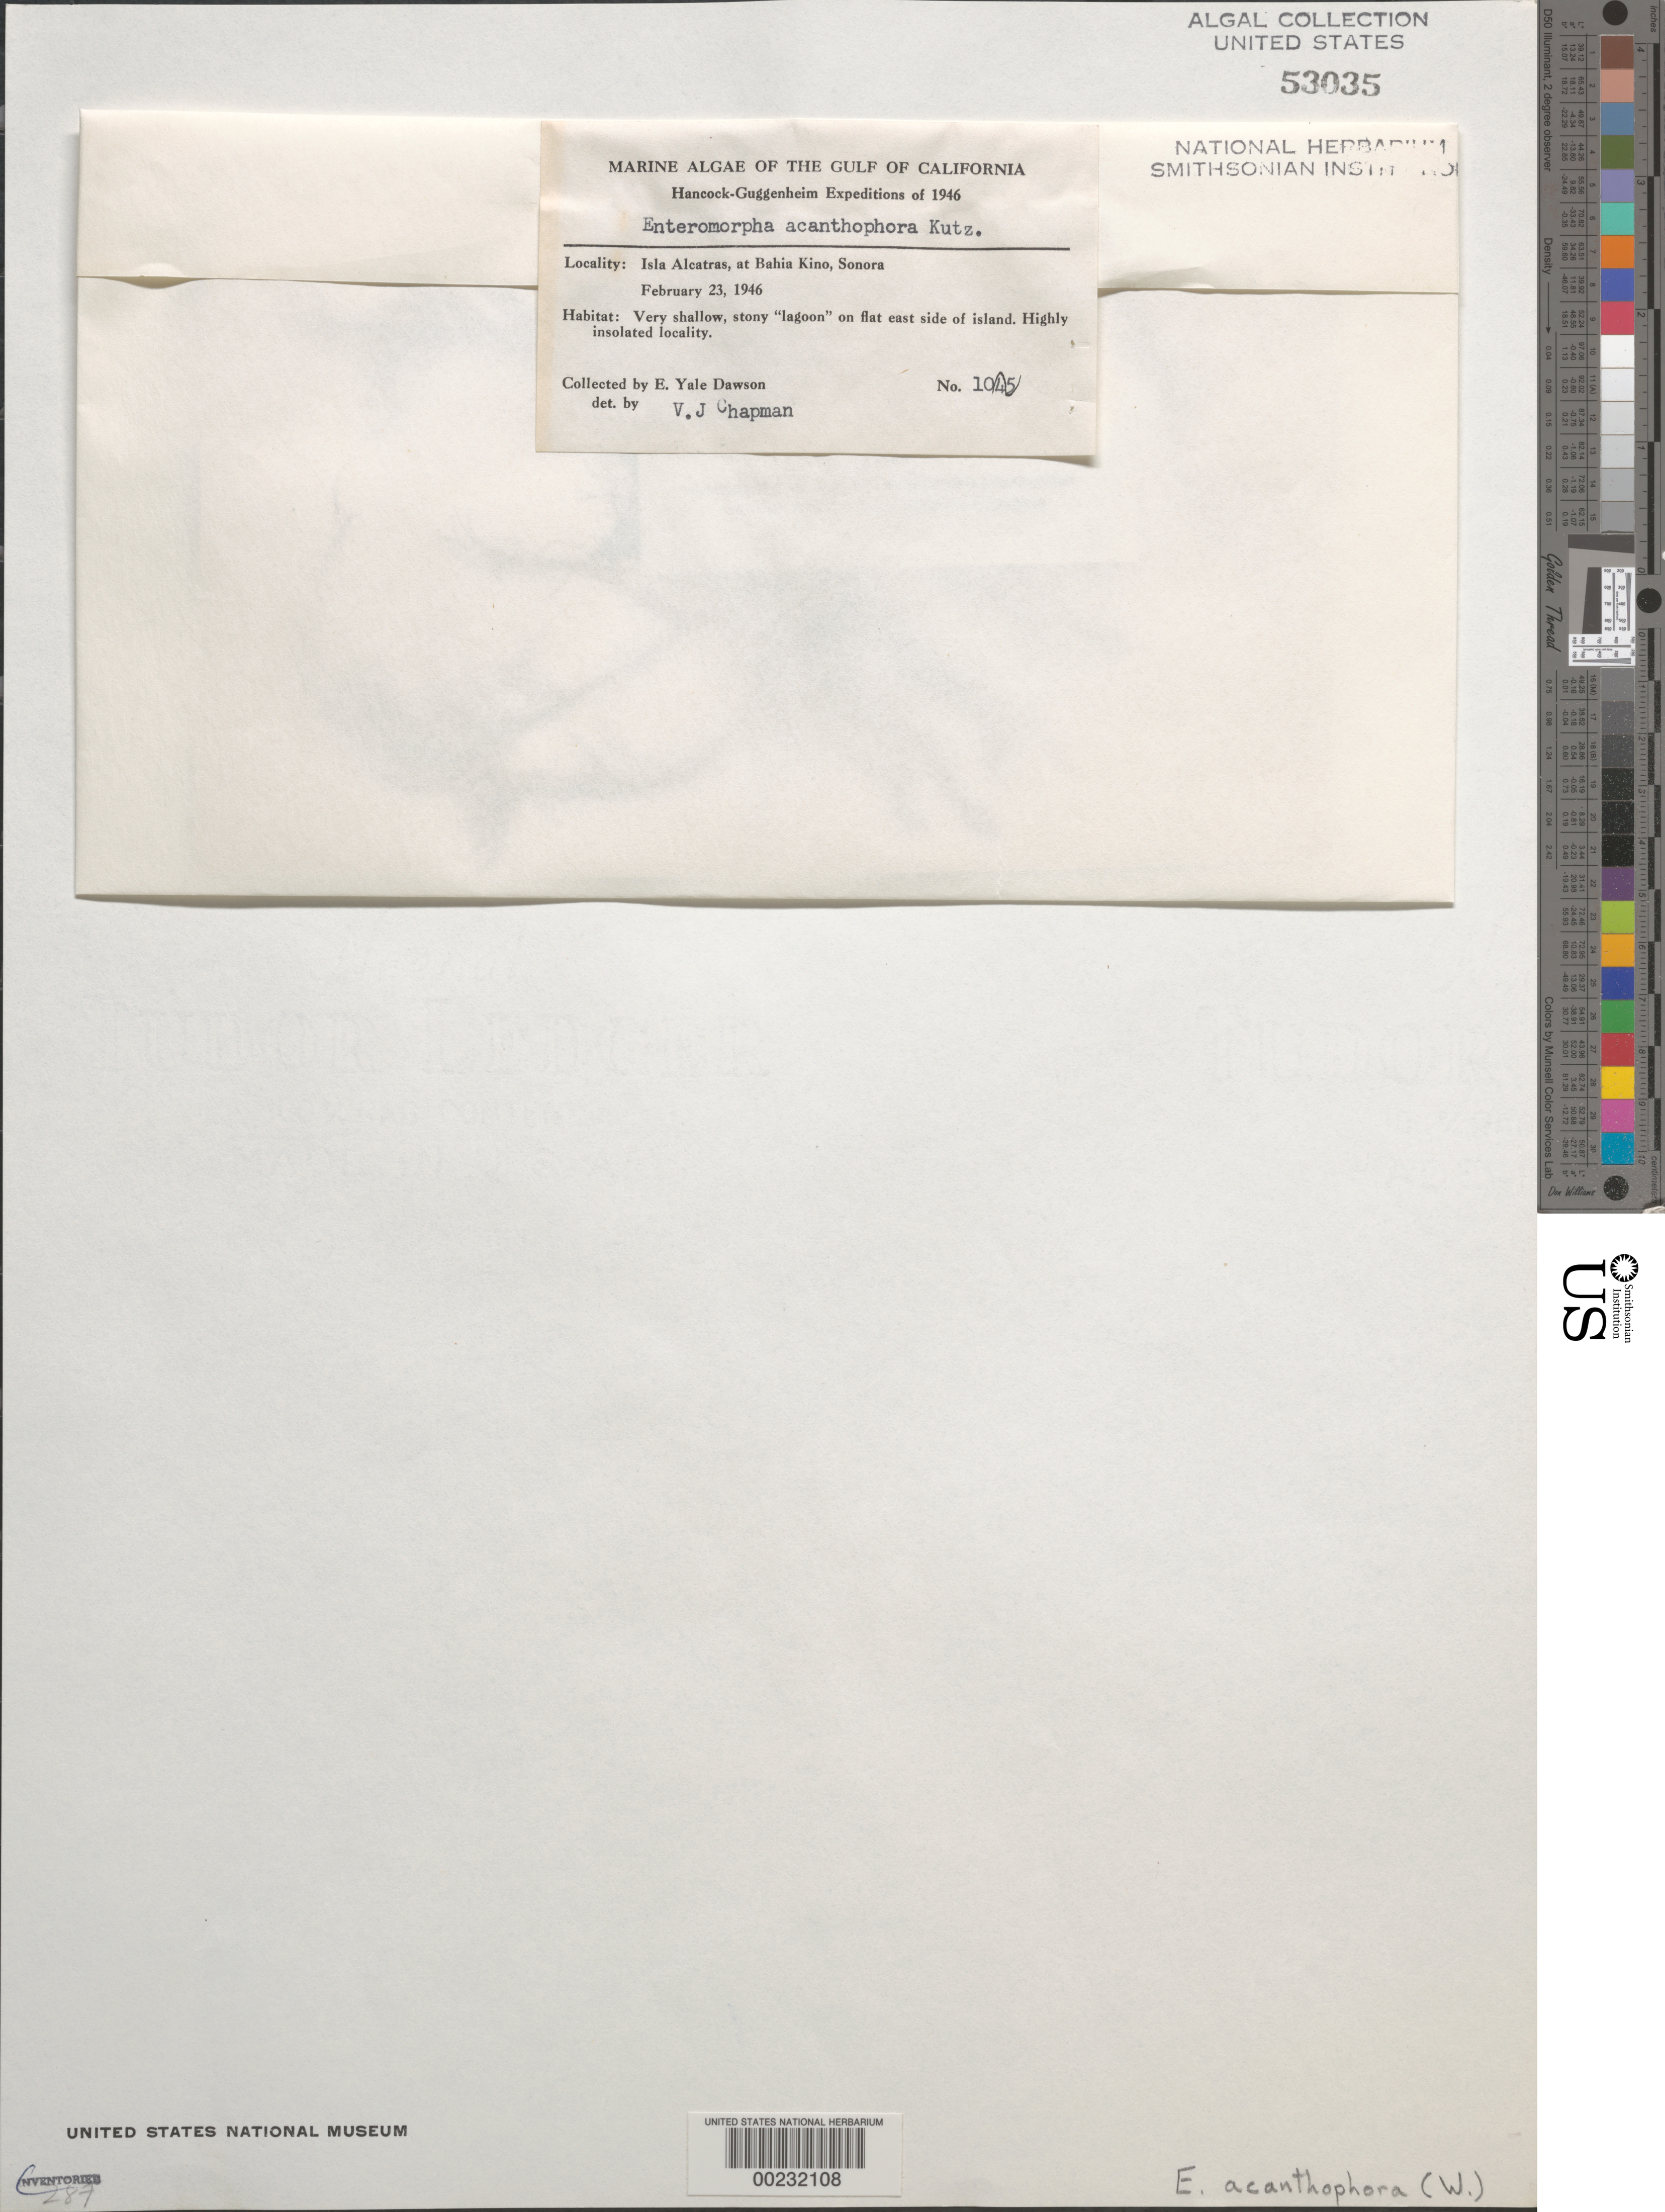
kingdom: Plantae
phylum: Chlorophyta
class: Ulvophyceae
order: Ulvales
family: Ulvaceae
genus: Ulva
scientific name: Ulva acanthophora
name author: (Kütz.) H.S. Hayden et al.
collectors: E. Y. Dawson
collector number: EYD 1054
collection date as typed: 23 Feb 1946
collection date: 1946-02-23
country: Mexico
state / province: Sonora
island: Isla Alcatras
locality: Bahia Kino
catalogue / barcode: US 53035